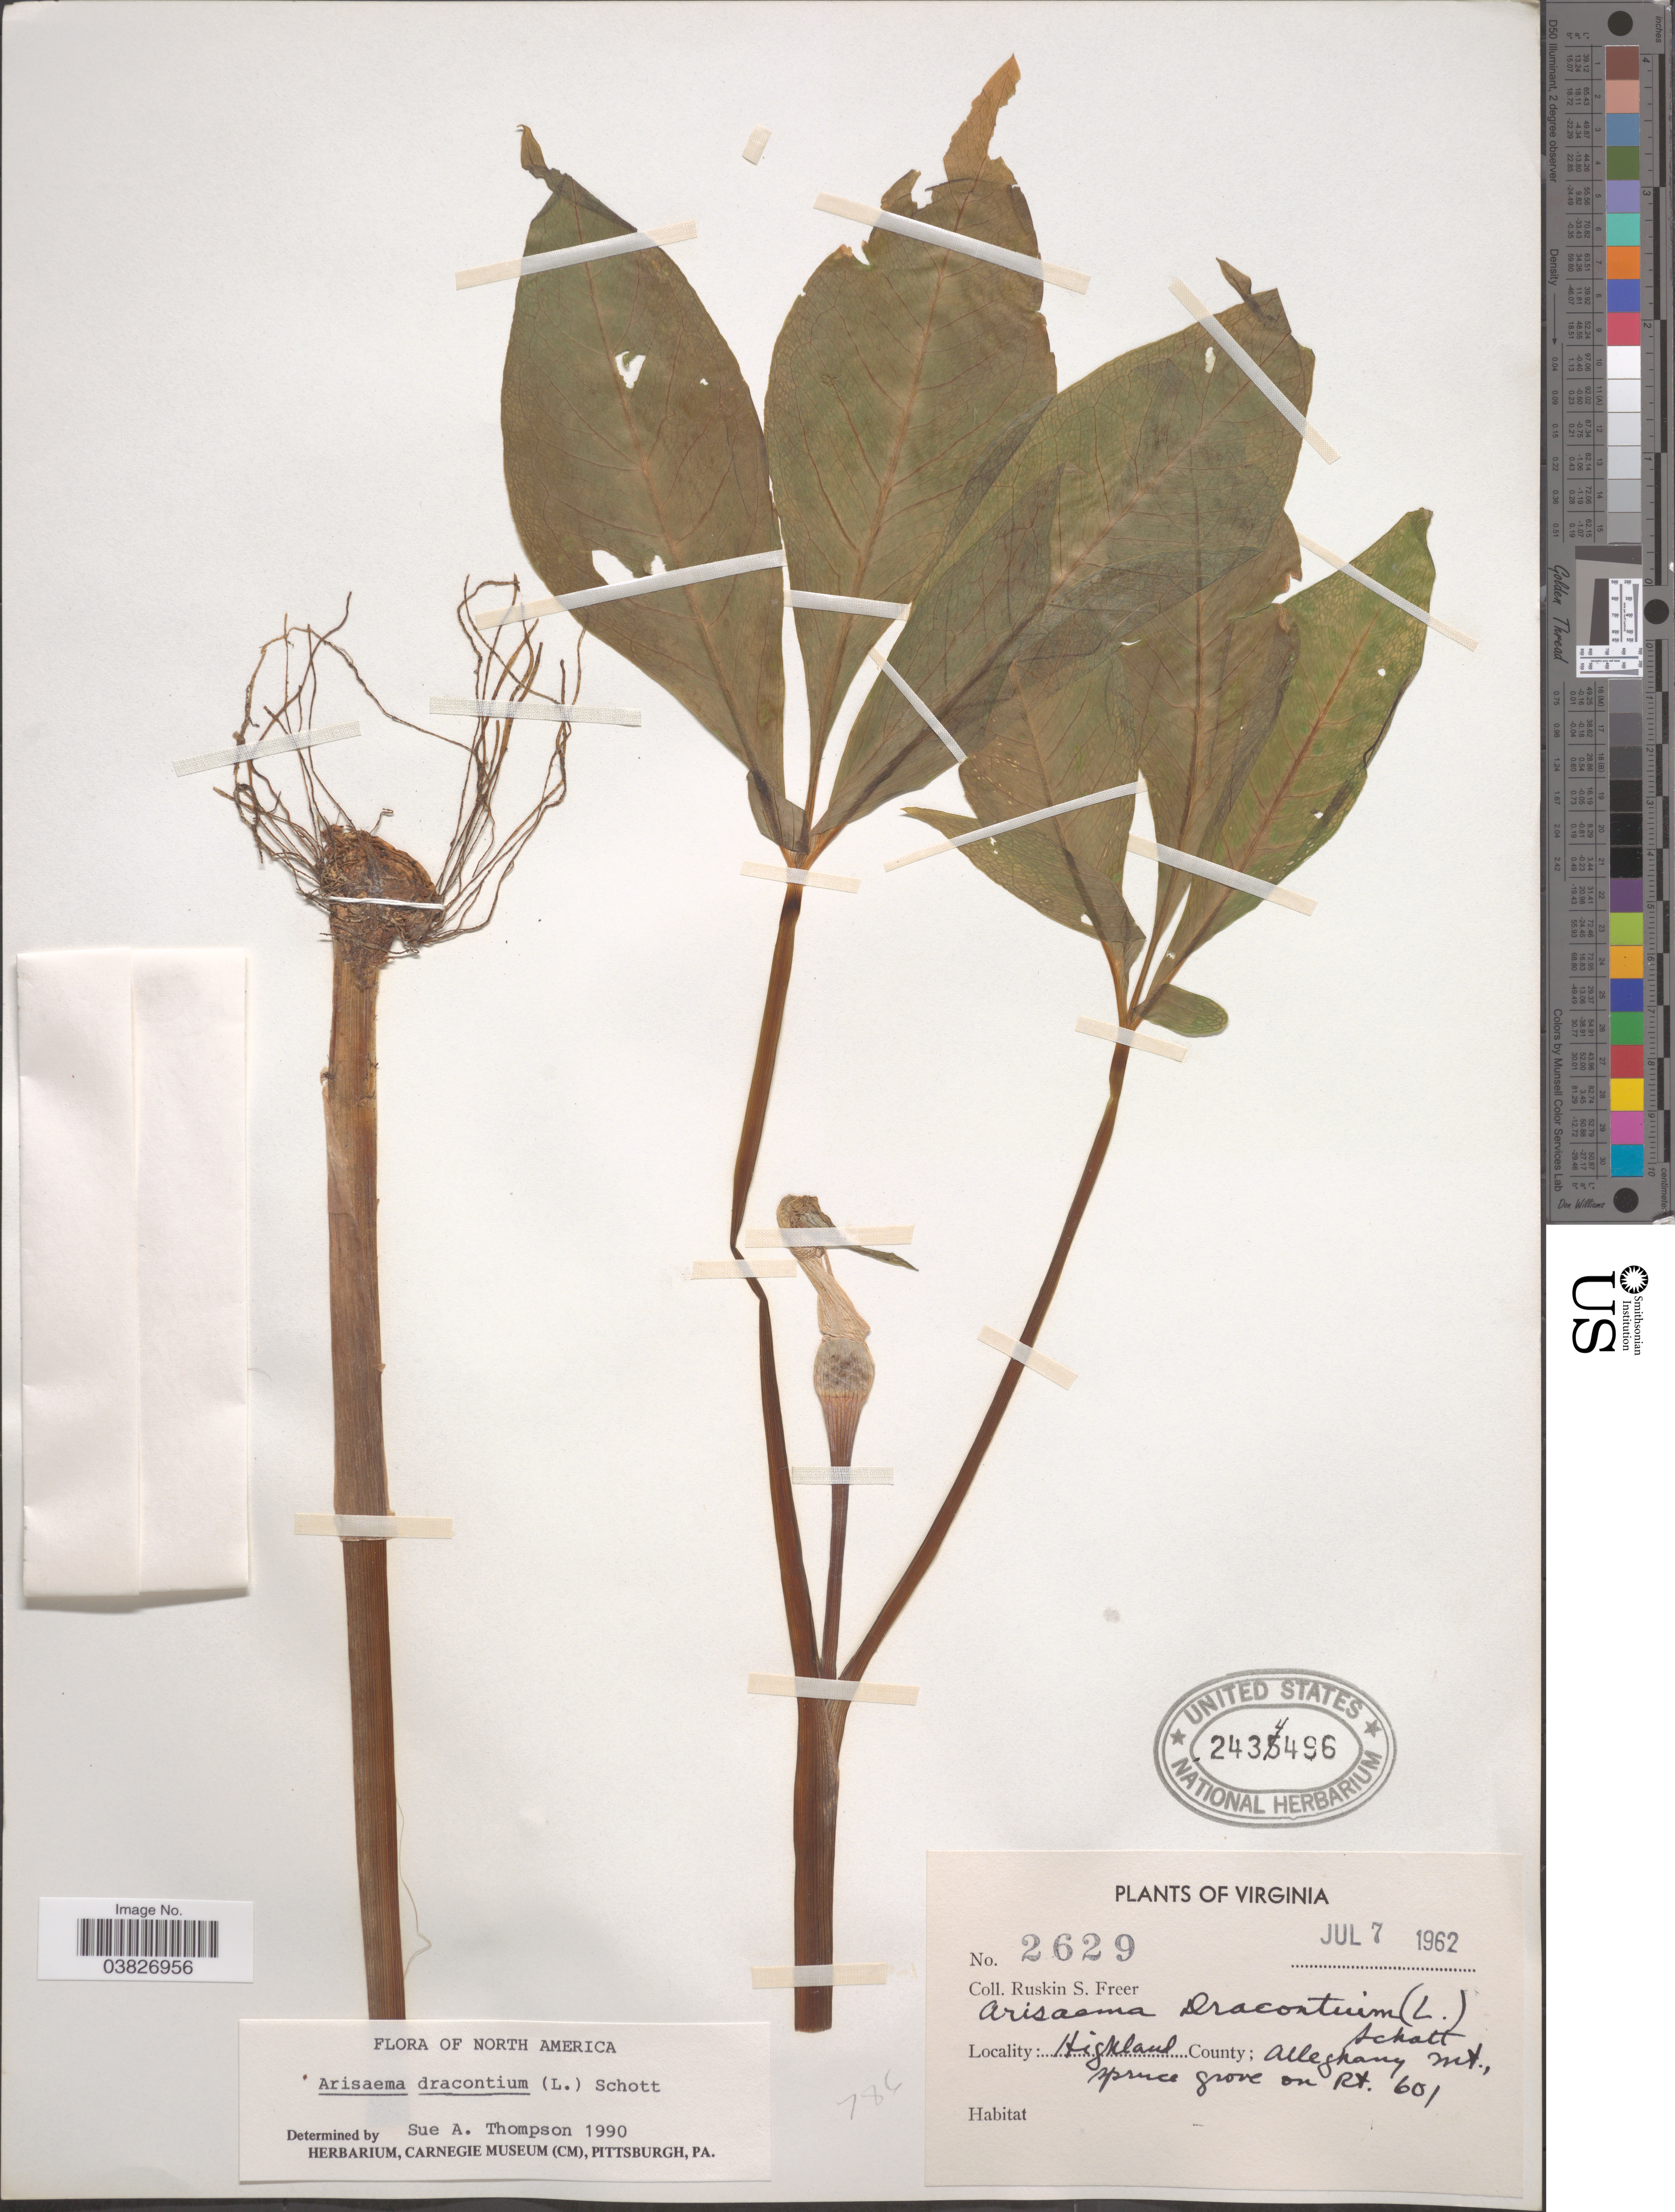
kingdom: Plantae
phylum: Tracheophyta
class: Liliopsida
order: Alismatales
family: Araceae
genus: Arisaema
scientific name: Arisaema dracontium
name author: (L.) Schott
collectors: R. Freer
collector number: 2629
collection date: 1962-07-07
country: United States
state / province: Virginia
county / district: Highland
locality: Alleghany Mt., spruce grove on Rt. 601.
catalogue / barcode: US 2434496